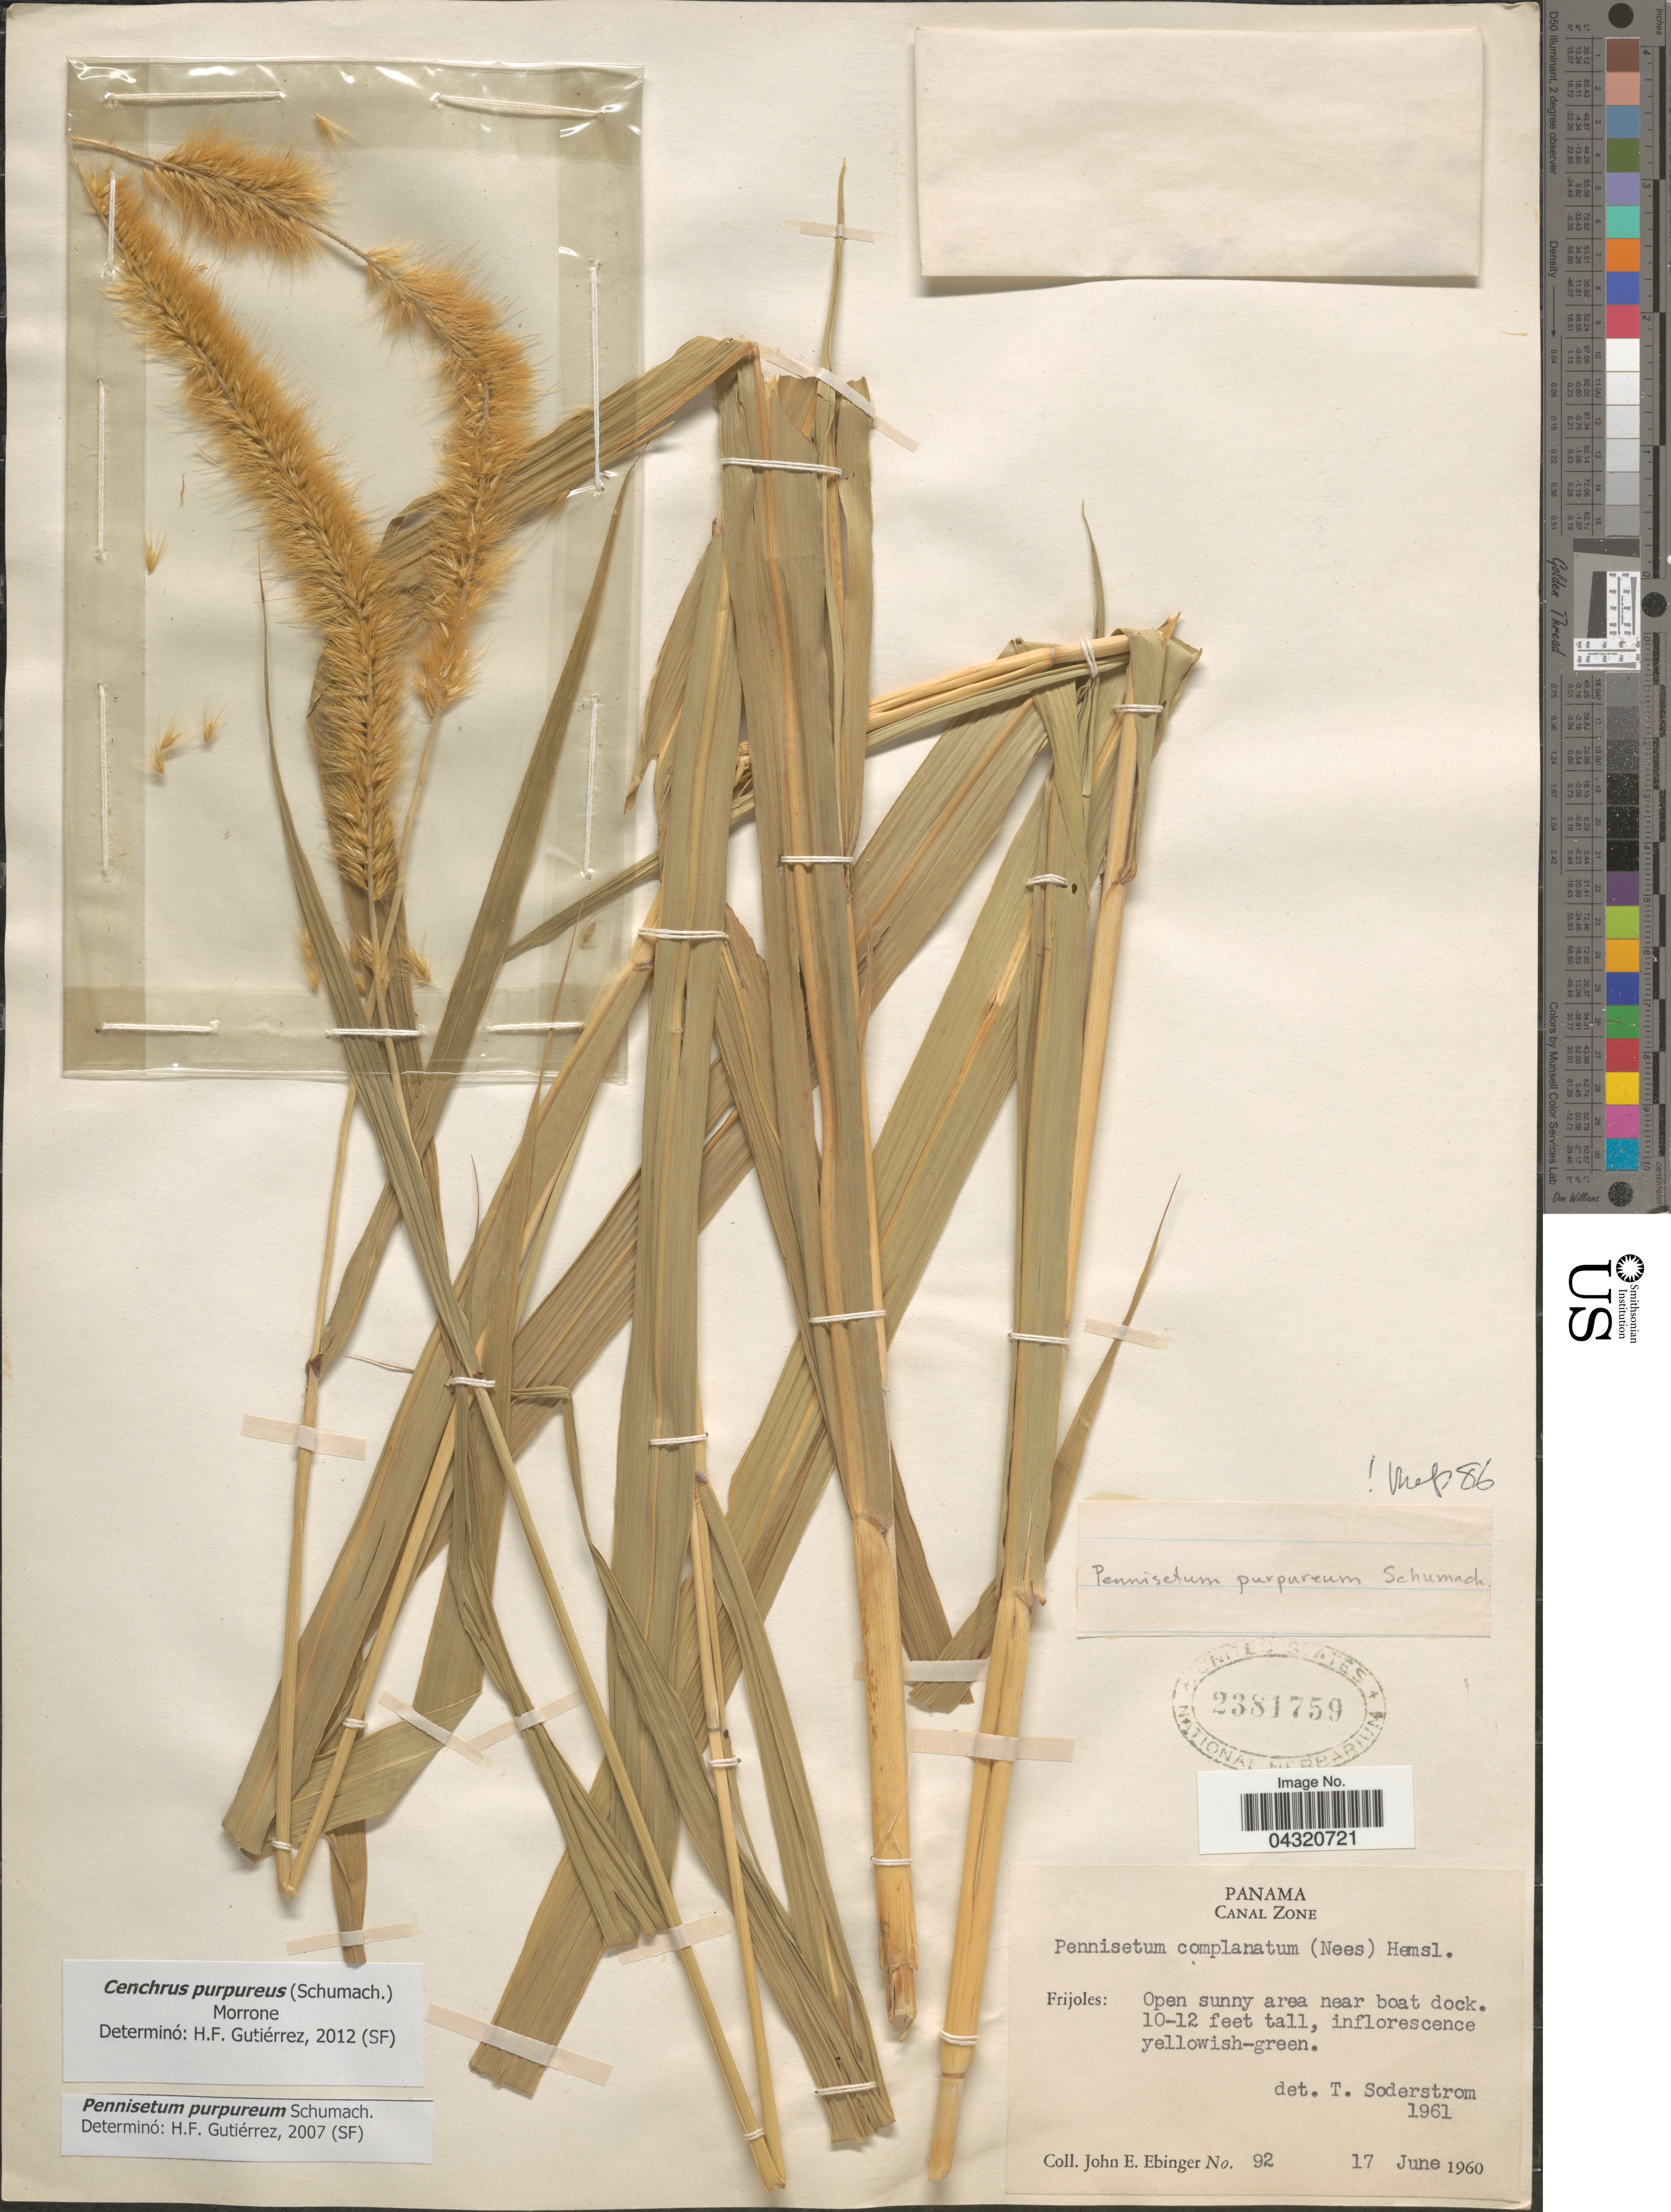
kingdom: Plantae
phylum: Tracheophyta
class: Liliopsida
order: Poales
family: Poaceae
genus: Cenchrus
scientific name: Cenchrus purpureus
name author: (Schumach.) Morrone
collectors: J. Ebinger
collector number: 92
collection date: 1960-06-17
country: Panama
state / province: Colón / Panamá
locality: Canal Zone. Frijoles: Open sunny area near boat dock.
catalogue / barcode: US 2381759